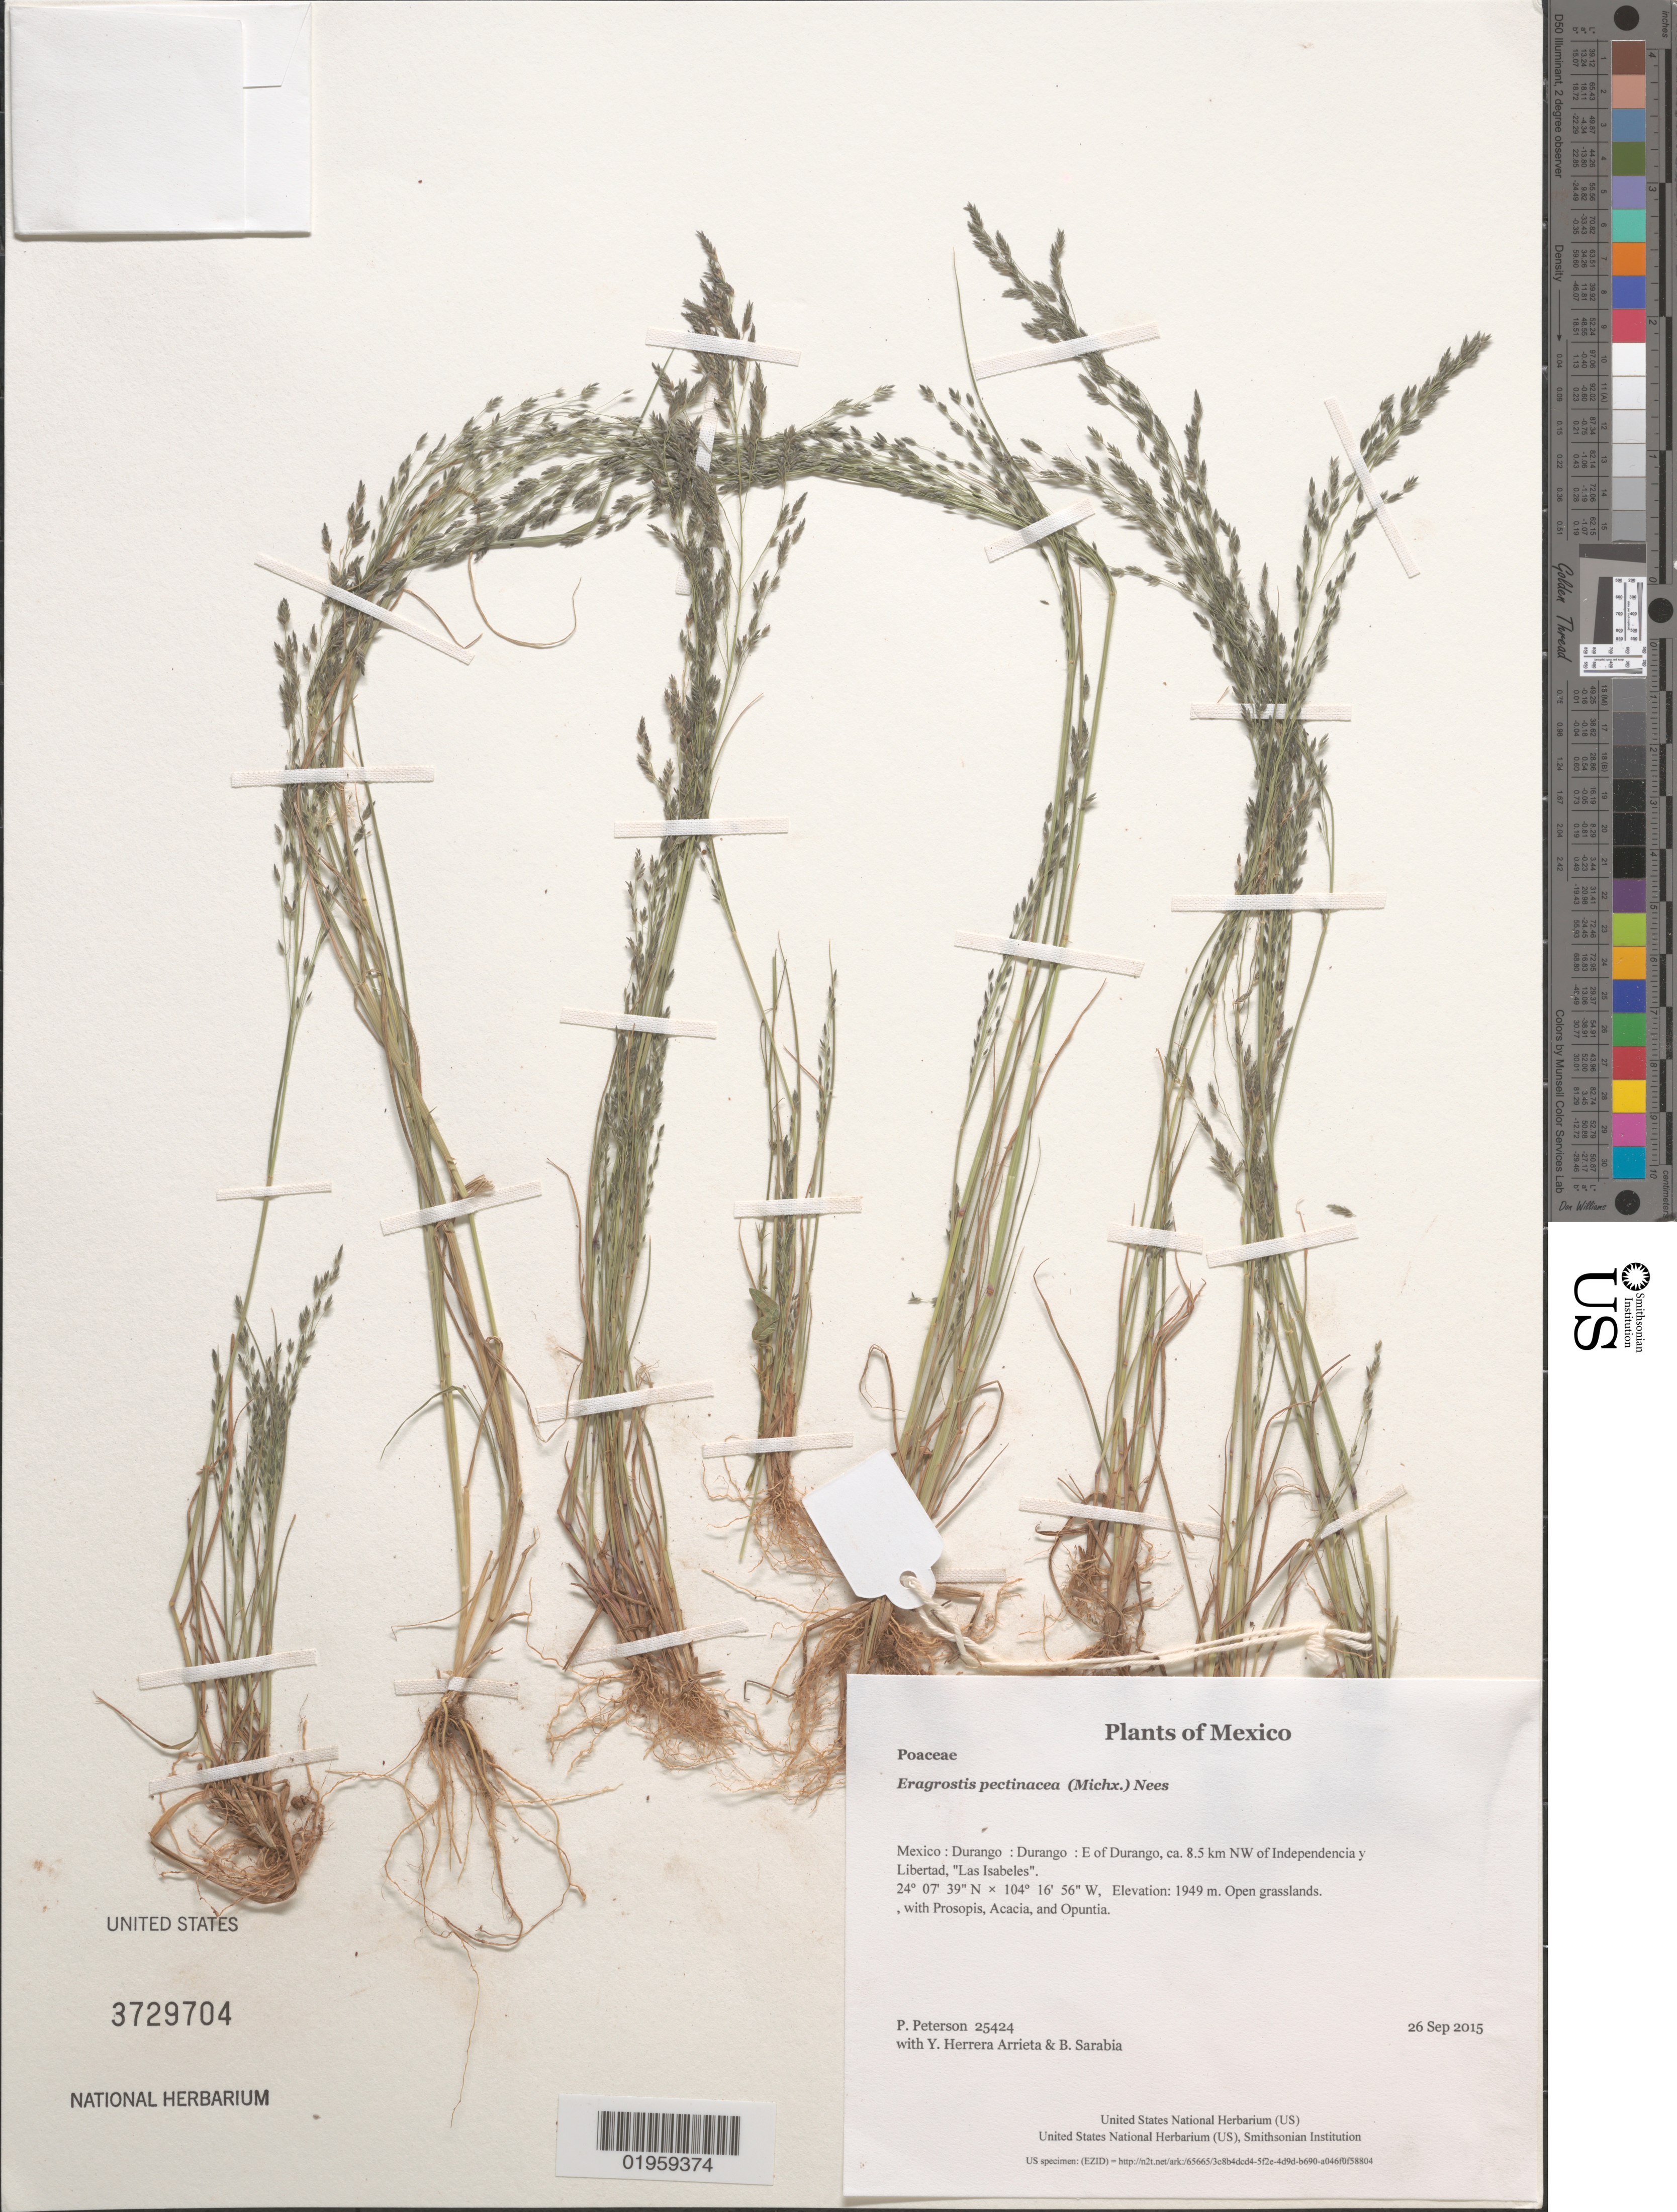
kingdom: Plantae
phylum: Tracheophyta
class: Liliopsida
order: Poales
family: Poaceae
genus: Eragrostis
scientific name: Eragrostis pectinacea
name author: (Michx.) Nees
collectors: P. M. Peterson, Y. Herrera Arrieta & B. Sarabia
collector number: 25424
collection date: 2015-09-26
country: Mexico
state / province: Durango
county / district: Durango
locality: E of Durango, ca. 8.5 km NW of Independencia y Libertad, "Las Isabeles".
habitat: Open grasslands.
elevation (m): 1949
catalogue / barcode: US 3729704